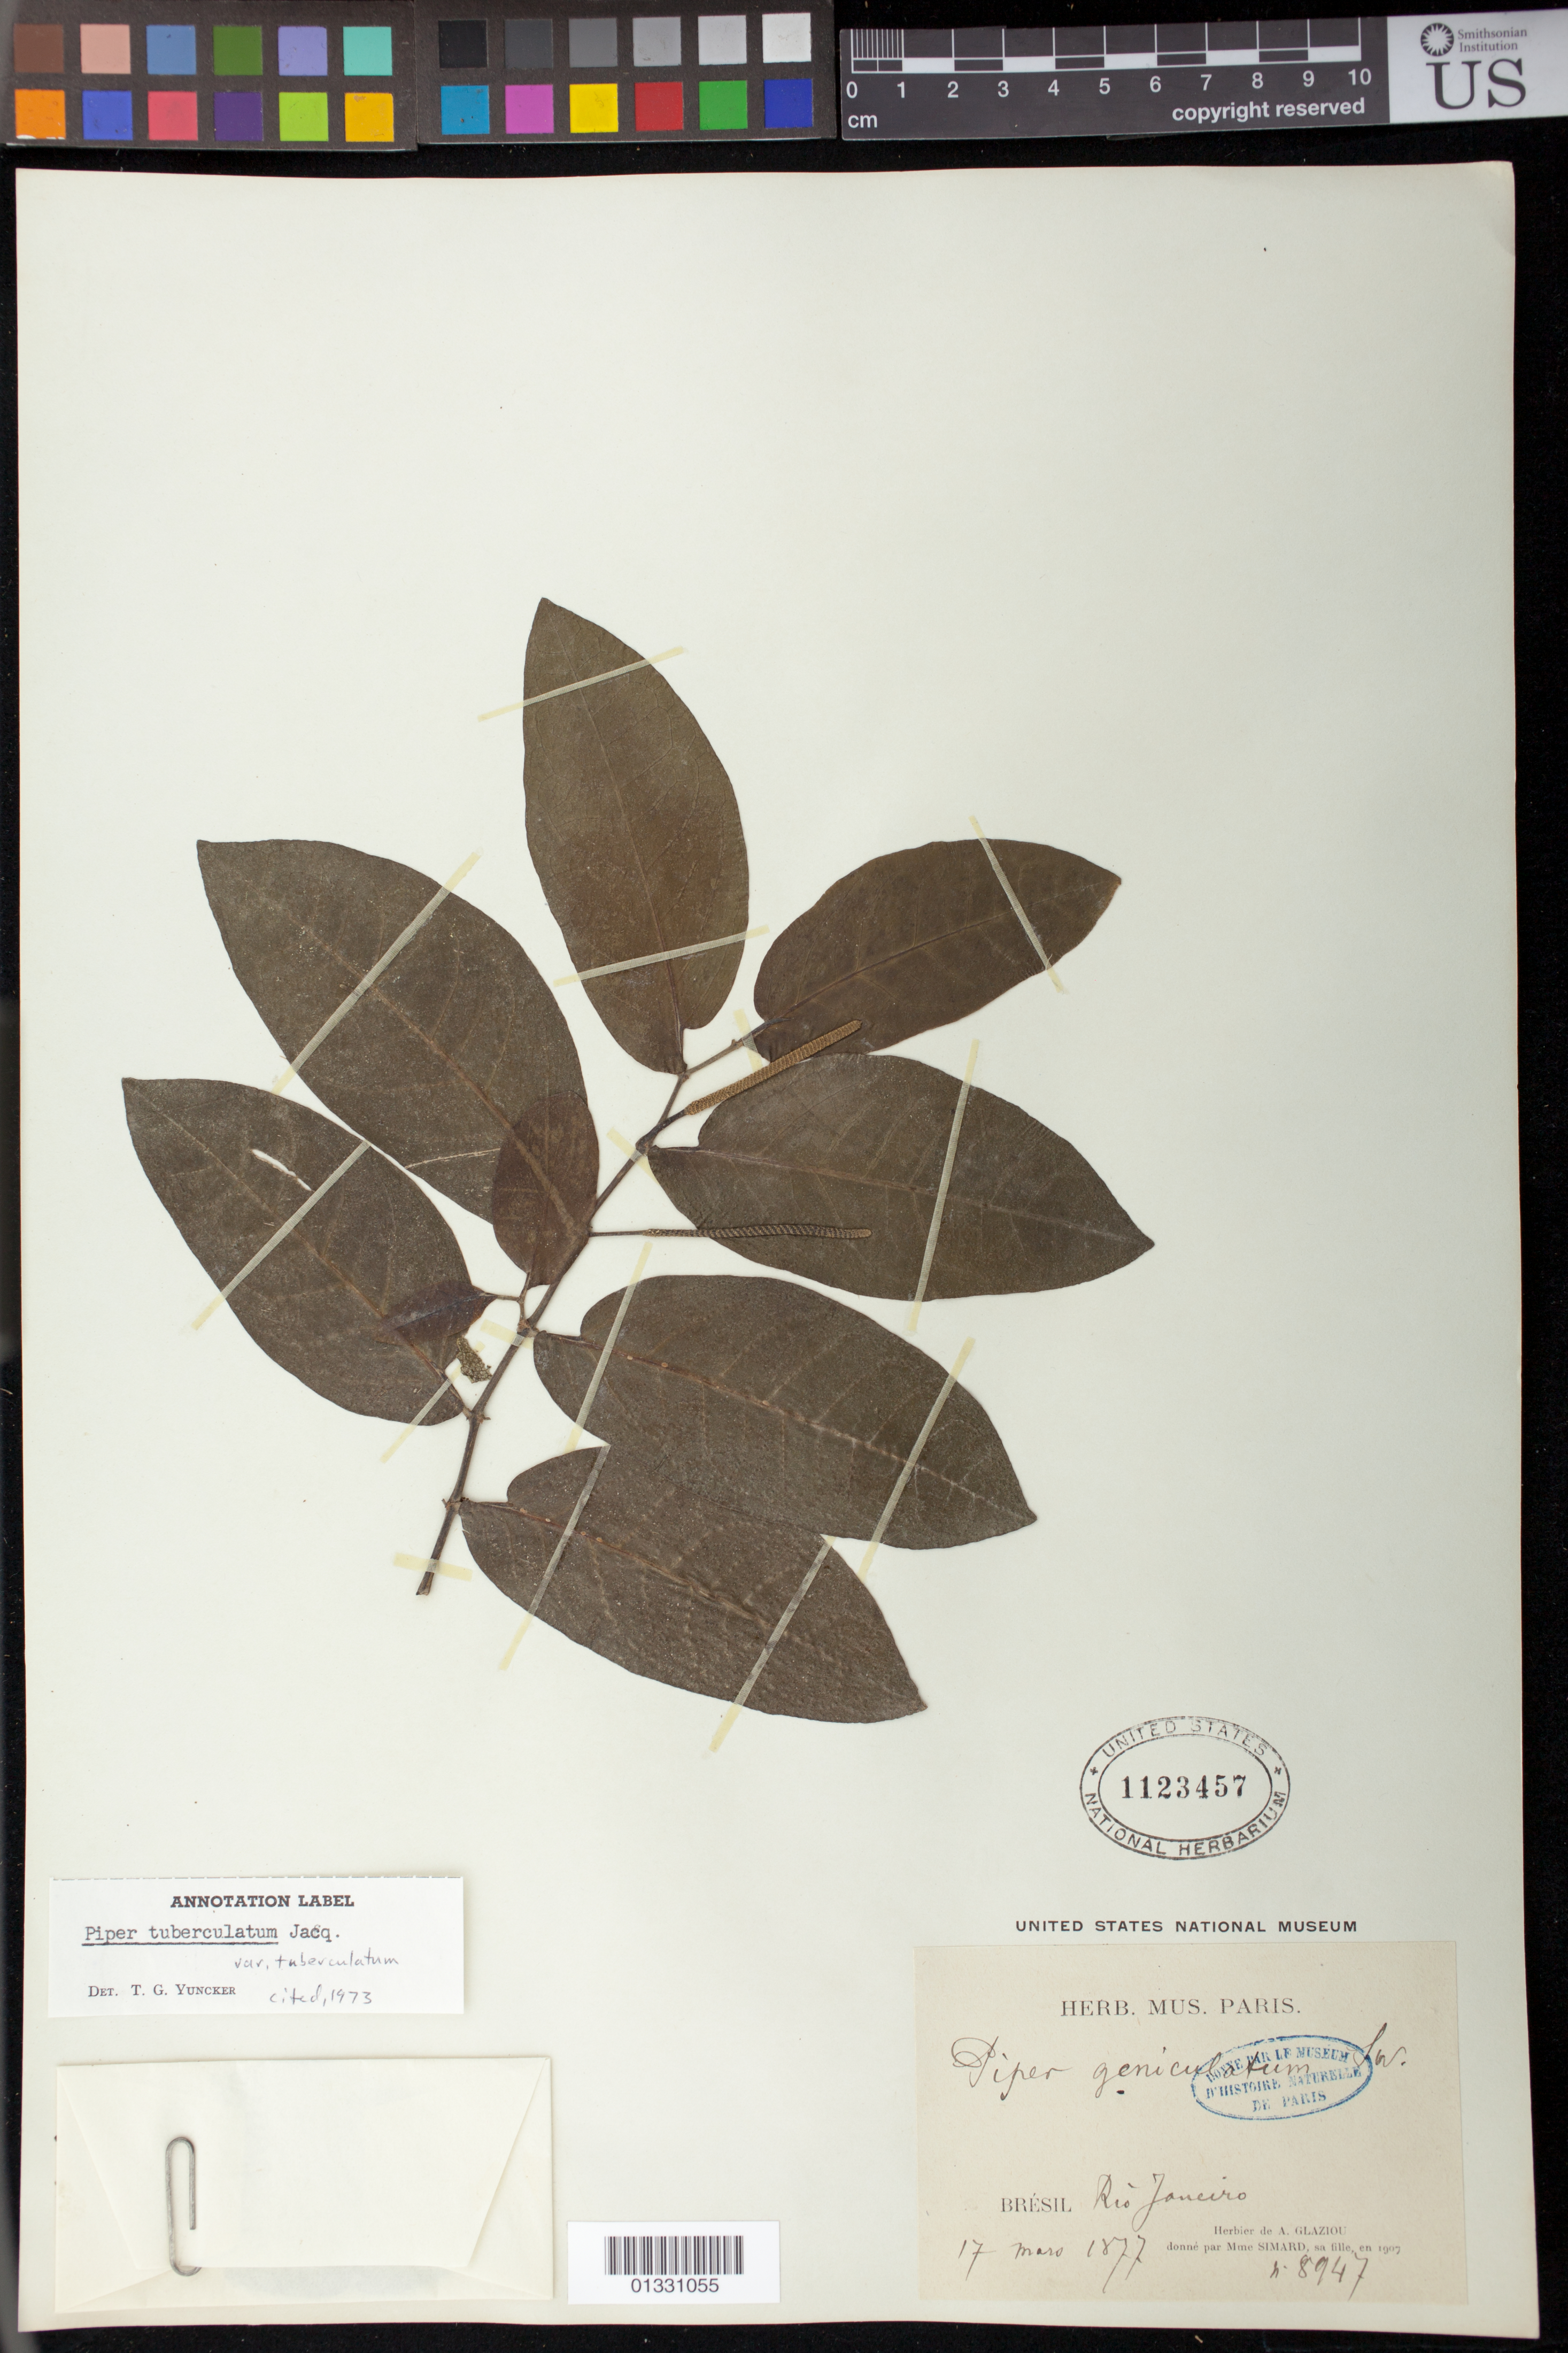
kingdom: Plantae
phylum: Tracheophyta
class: Magnoliopsida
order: Piperales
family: Piperaceae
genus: Piper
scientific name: Piper tuberculatum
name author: Jacq.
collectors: A. F. M. Glaziou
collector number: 8947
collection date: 1877-05-17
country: Brazil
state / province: Rio de Janeiro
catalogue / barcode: US 1123457